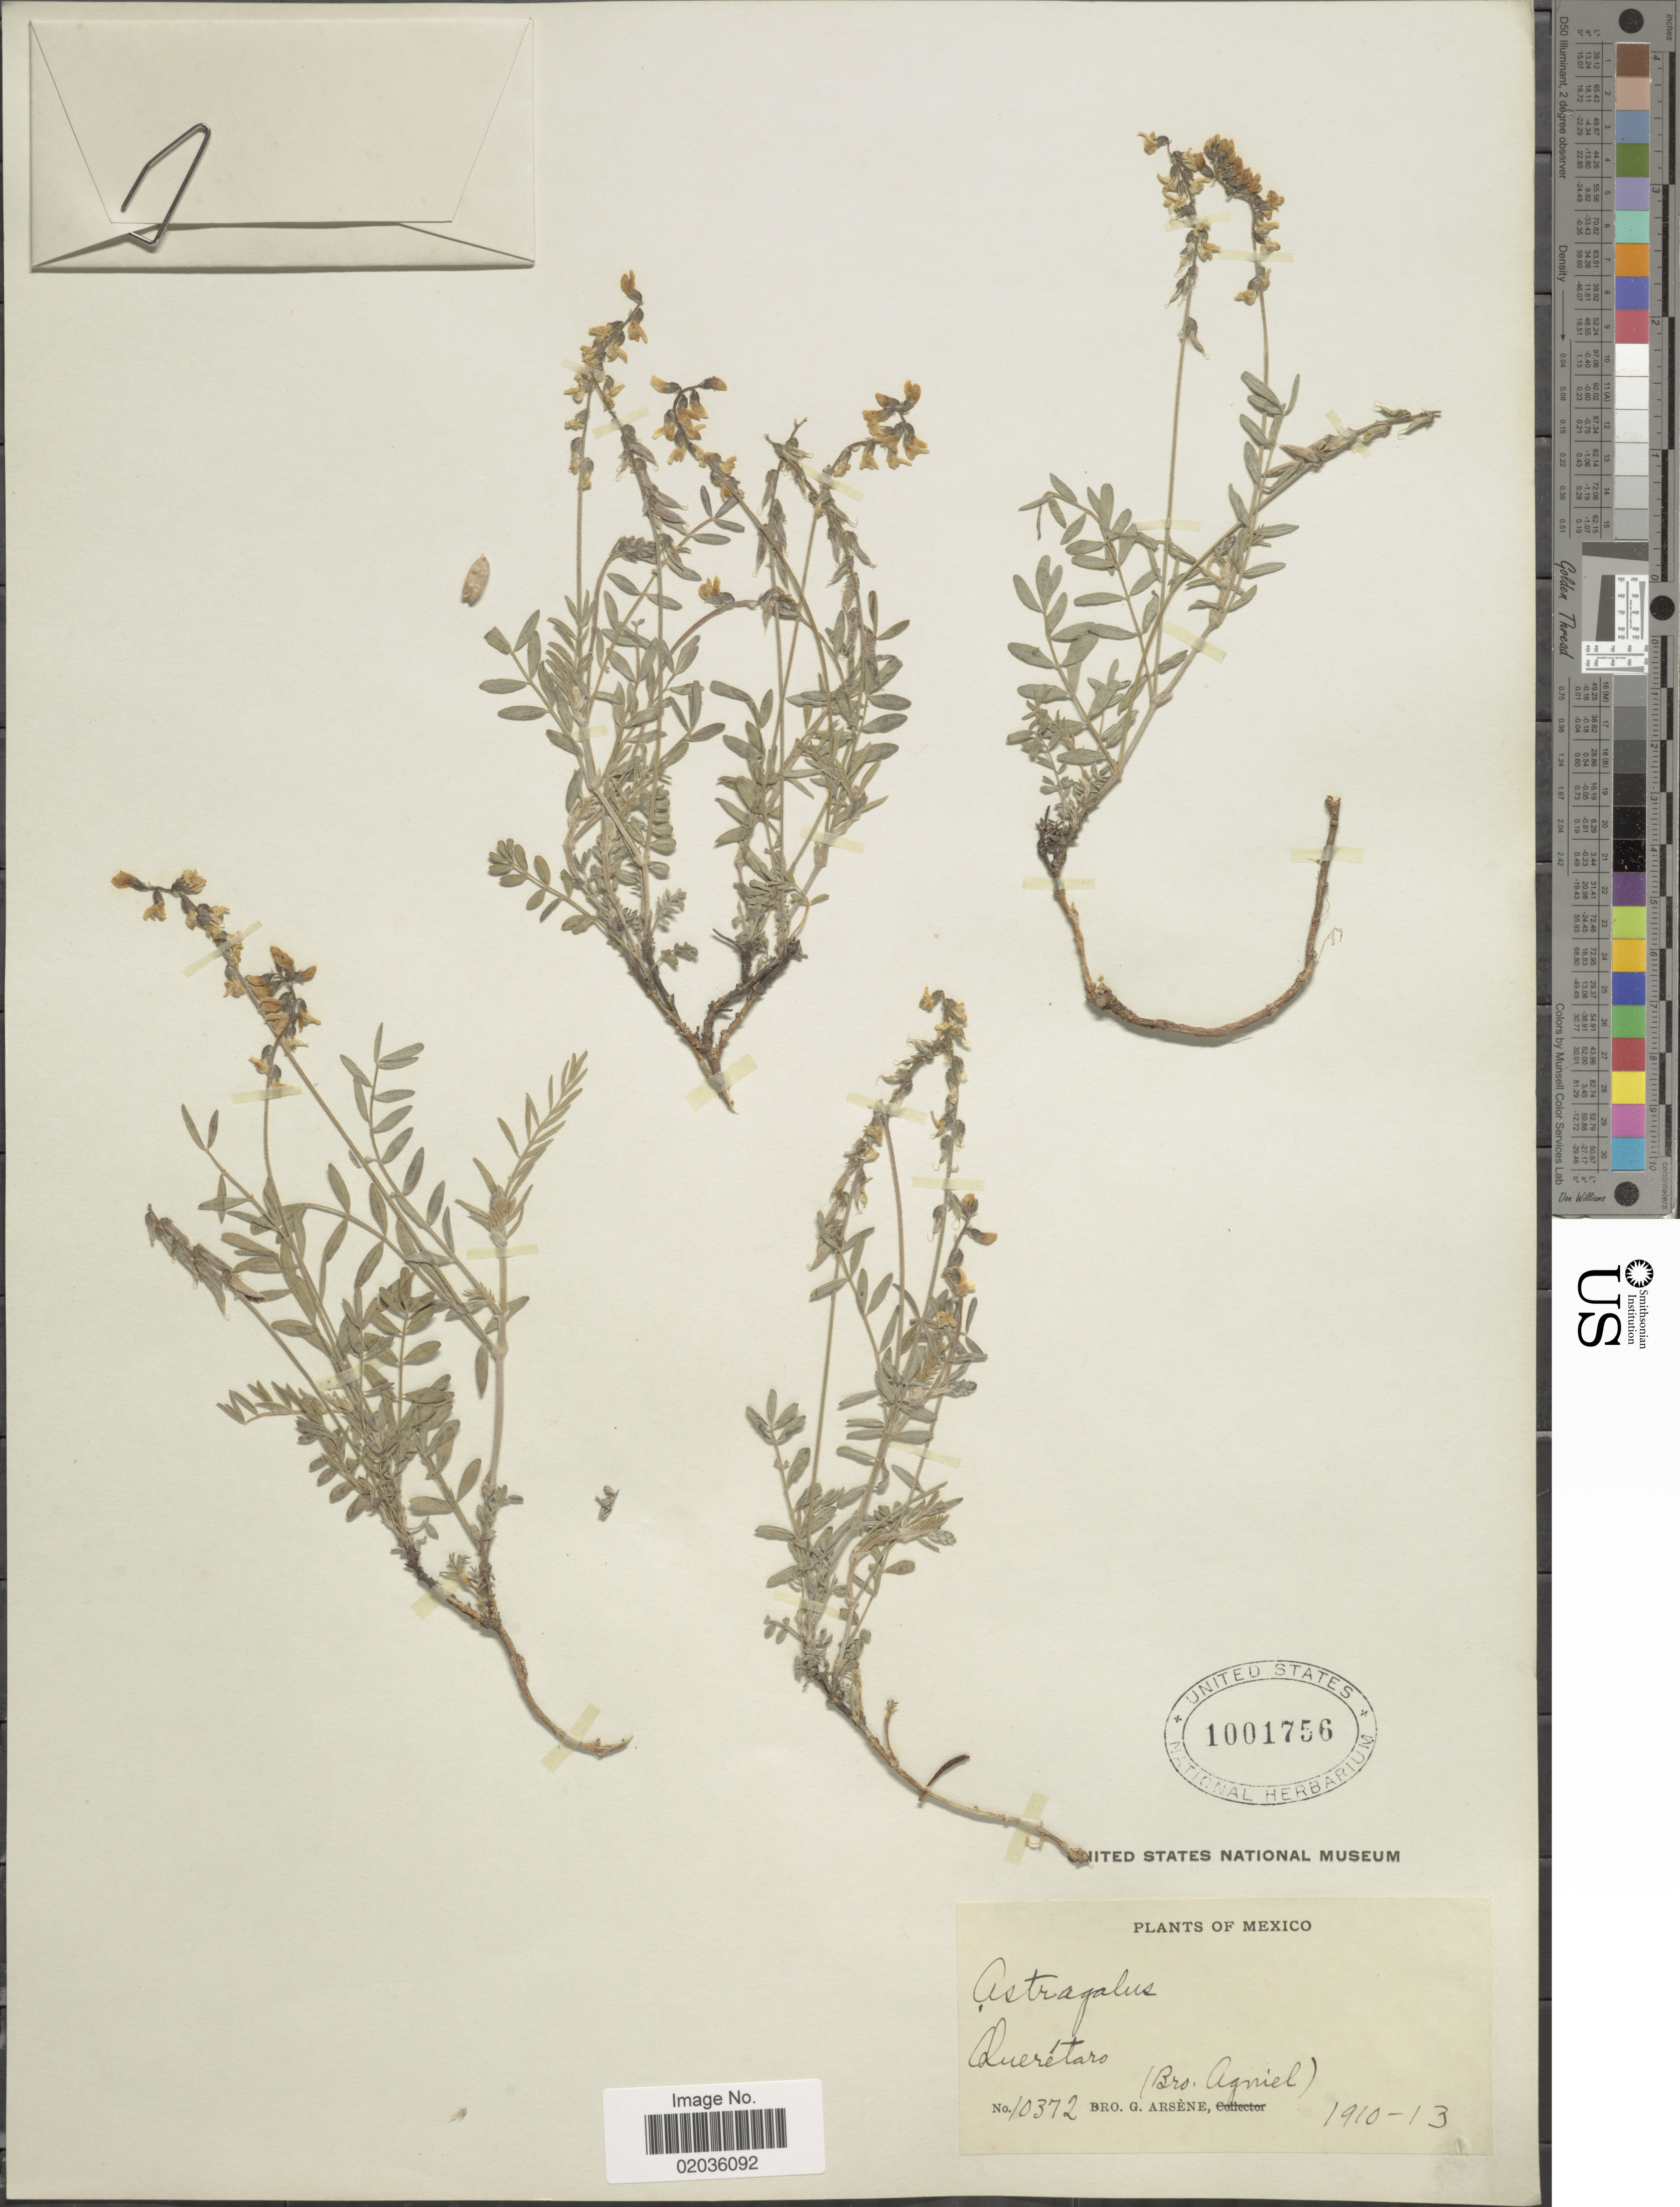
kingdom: Plantae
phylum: Tracheophyta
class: Magnoliopsida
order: Fabales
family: Fabaceae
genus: Astragalus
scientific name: Astragalus hypoleucus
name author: S. Schauer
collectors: Bro. Agniel & Bro. G. Arsène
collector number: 10372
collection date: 1910/1913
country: Mexico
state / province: Querétaro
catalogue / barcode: US 1001756